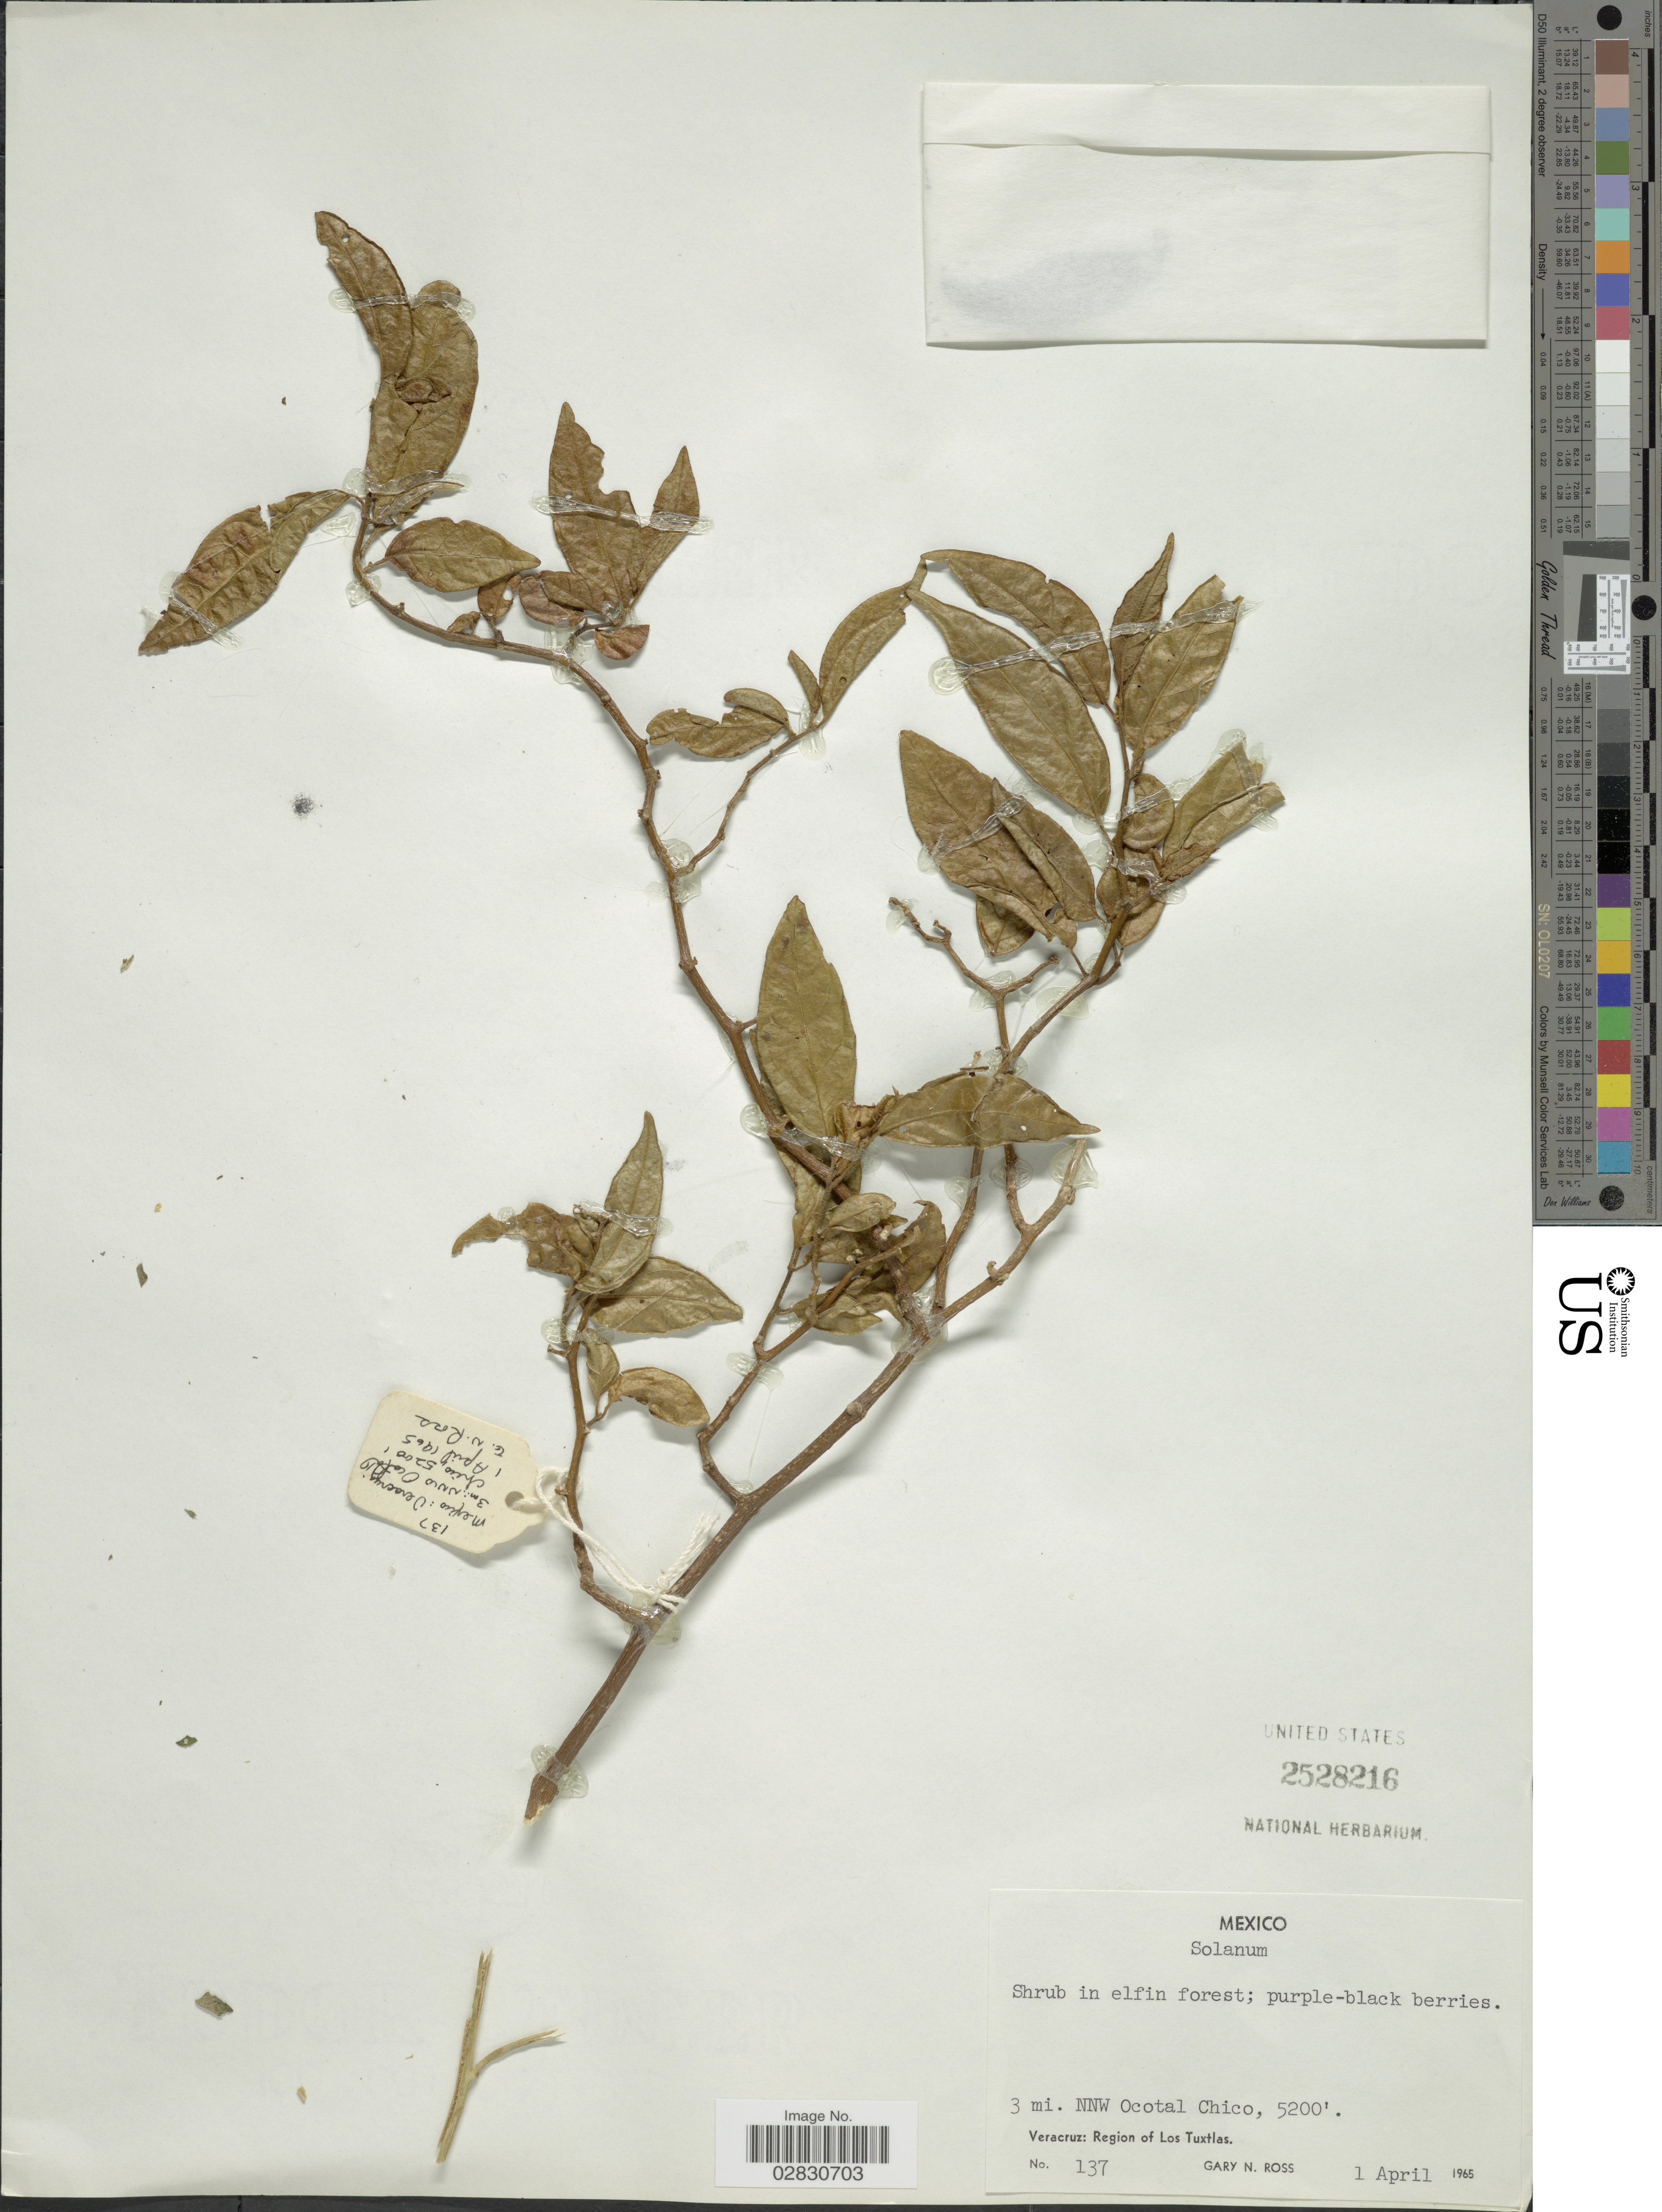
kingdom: Plantae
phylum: Tracheophyta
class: Magnoliopsida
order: Solanales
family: Solanaceae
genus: Solanum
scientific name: Solanum sp.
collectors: G. N. Ross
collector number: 137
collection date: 1965-04-01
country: Mexico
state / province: Veracruz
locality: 3 mi. NNW Ocotal Chico, Veracruz: Region of Los Tuxtlas.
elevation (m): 1585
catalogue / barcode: US 2528216